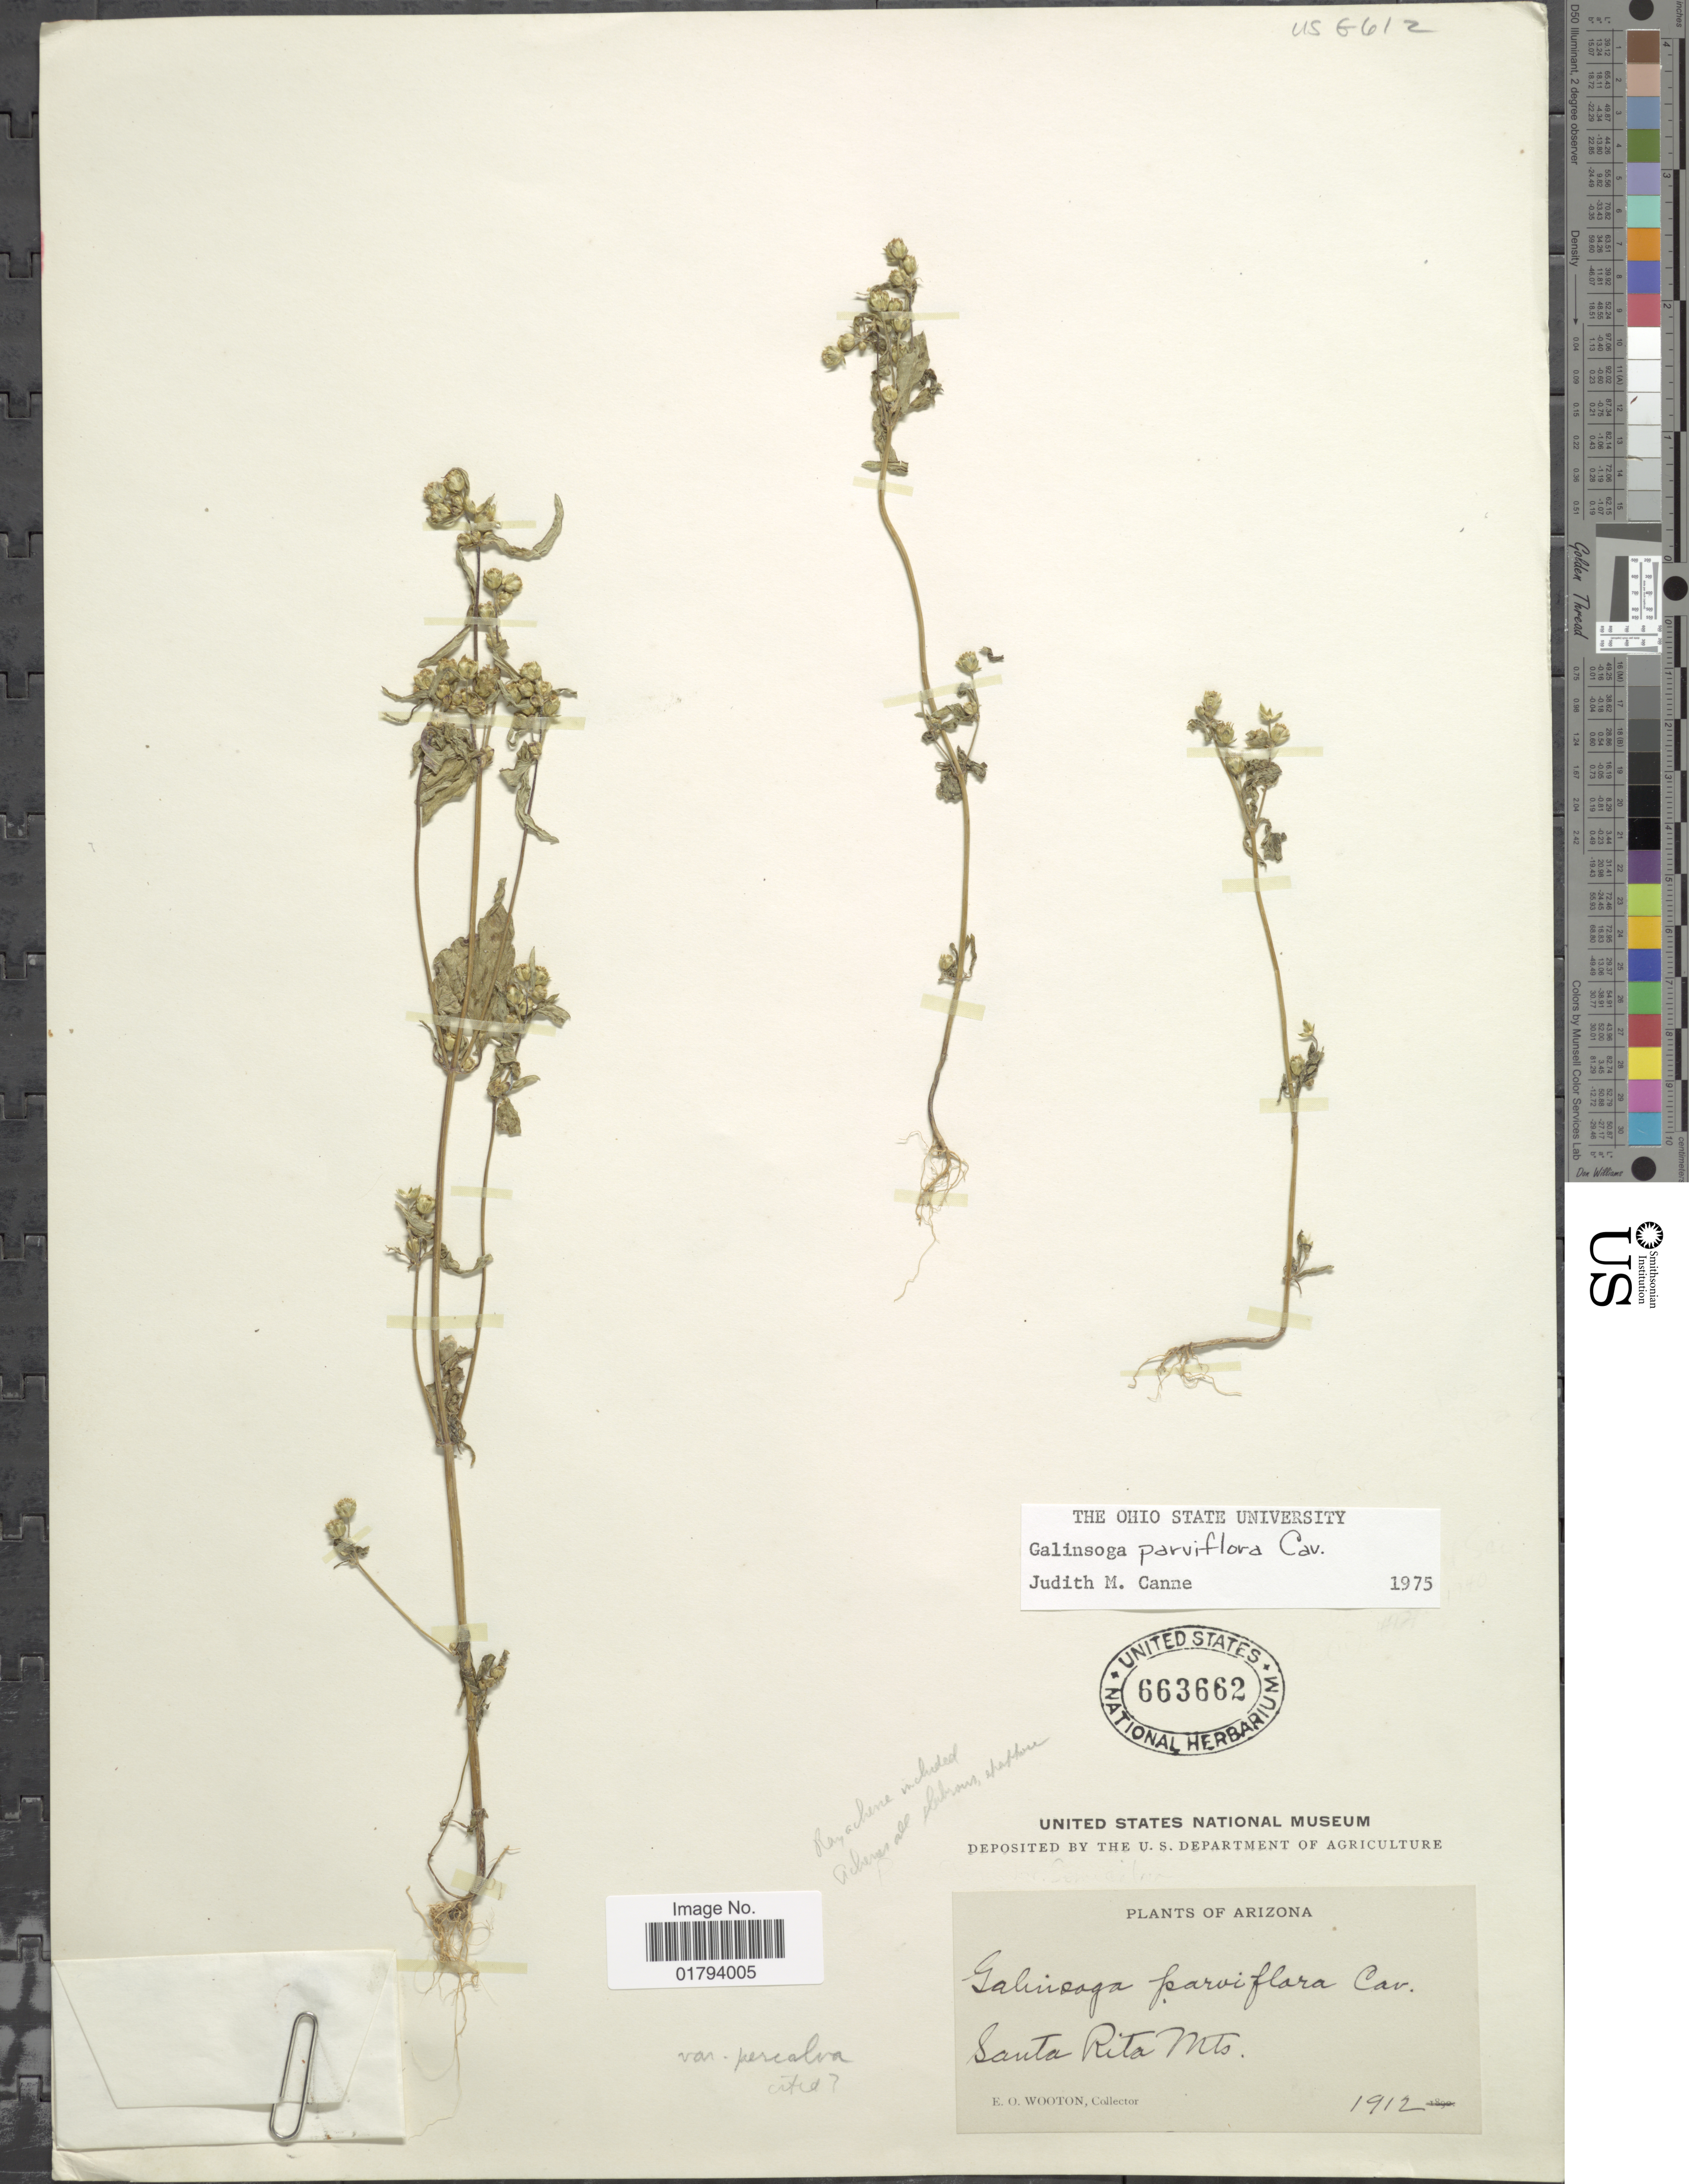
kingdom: Plantae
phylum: Tracheophyta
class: Magnoliopsida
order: Asterales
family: Asteraceae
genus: Galinsoga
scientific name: Galinsoga parviflora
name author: Cav.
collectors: E. O. Wooton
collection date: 1912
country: United States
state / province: Arizona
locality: Santa Rita Mts.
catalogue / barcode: US 663662